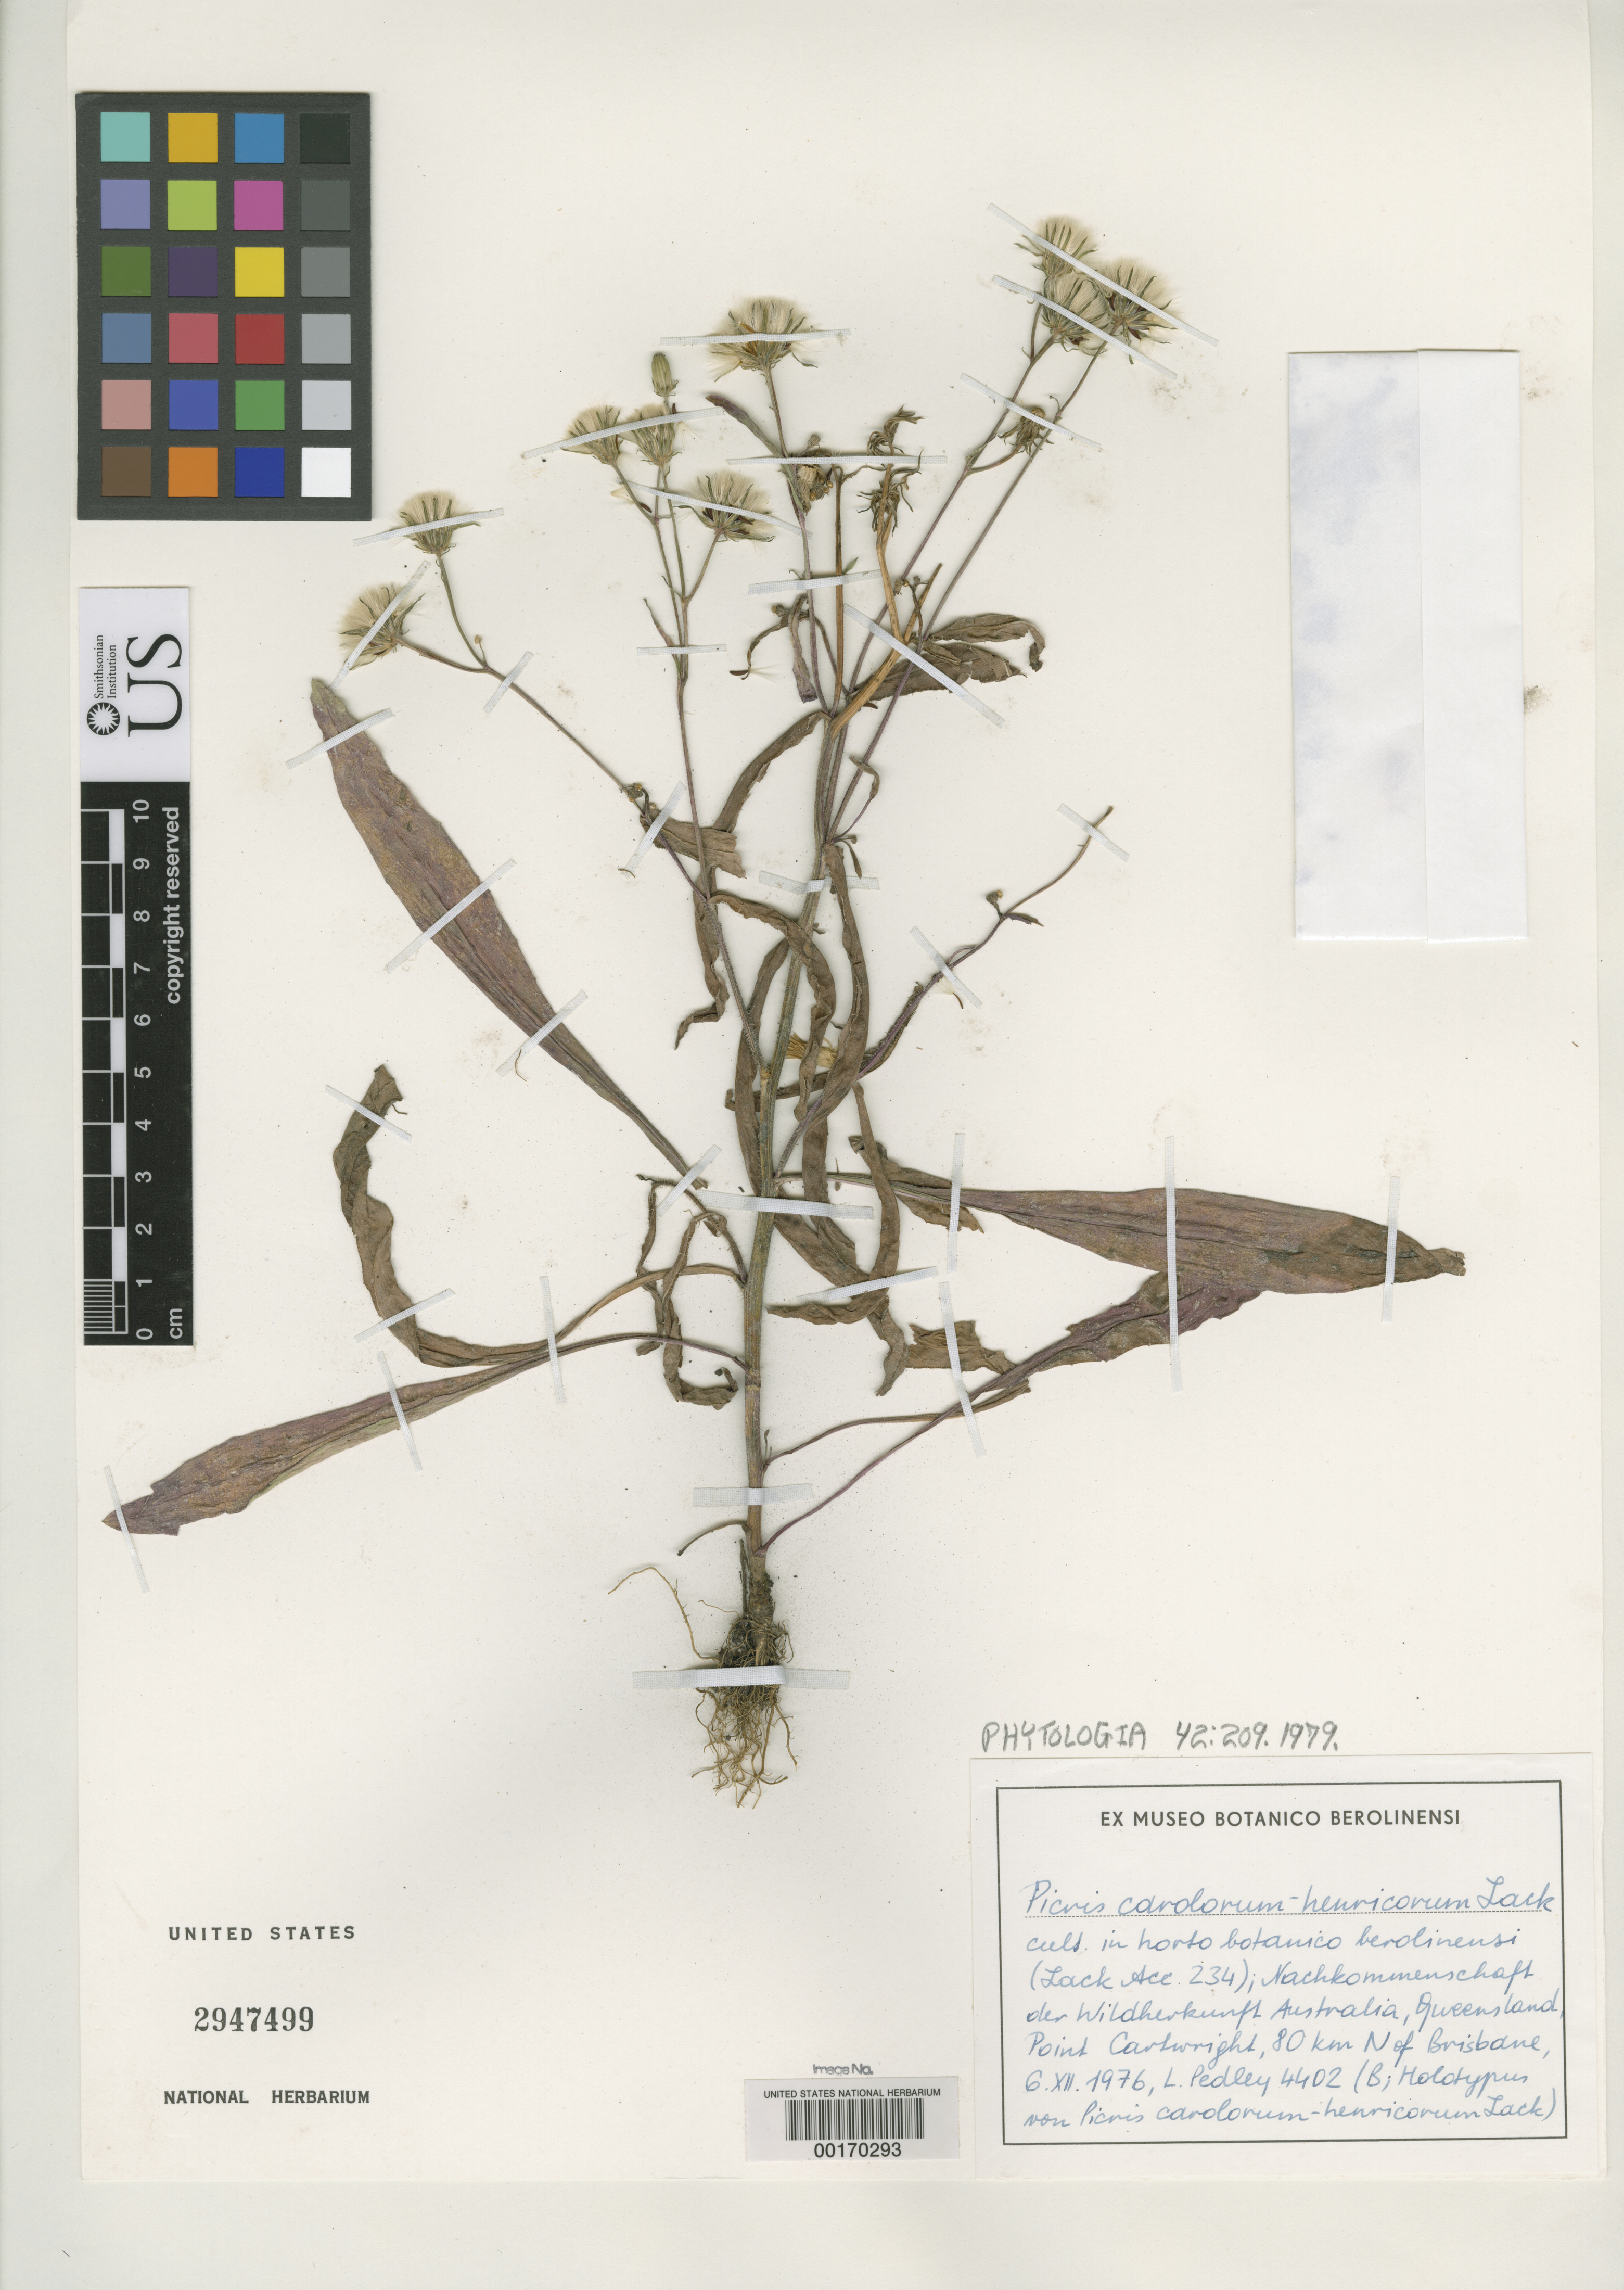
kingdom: Plantae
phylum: Tracheophyta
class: Magnoliopsida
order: Asterales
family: Asteraceae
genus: Picris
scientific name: Picris carolorum-henricorum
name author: Lack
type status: Isotype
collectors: L. Pedley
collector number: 4402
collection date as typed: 06 Dec 1976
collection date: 1976-12-06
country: Australia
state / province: Queensland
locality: Point Cartwight, 80 km N of Brisbane.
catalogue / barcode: US 2947499